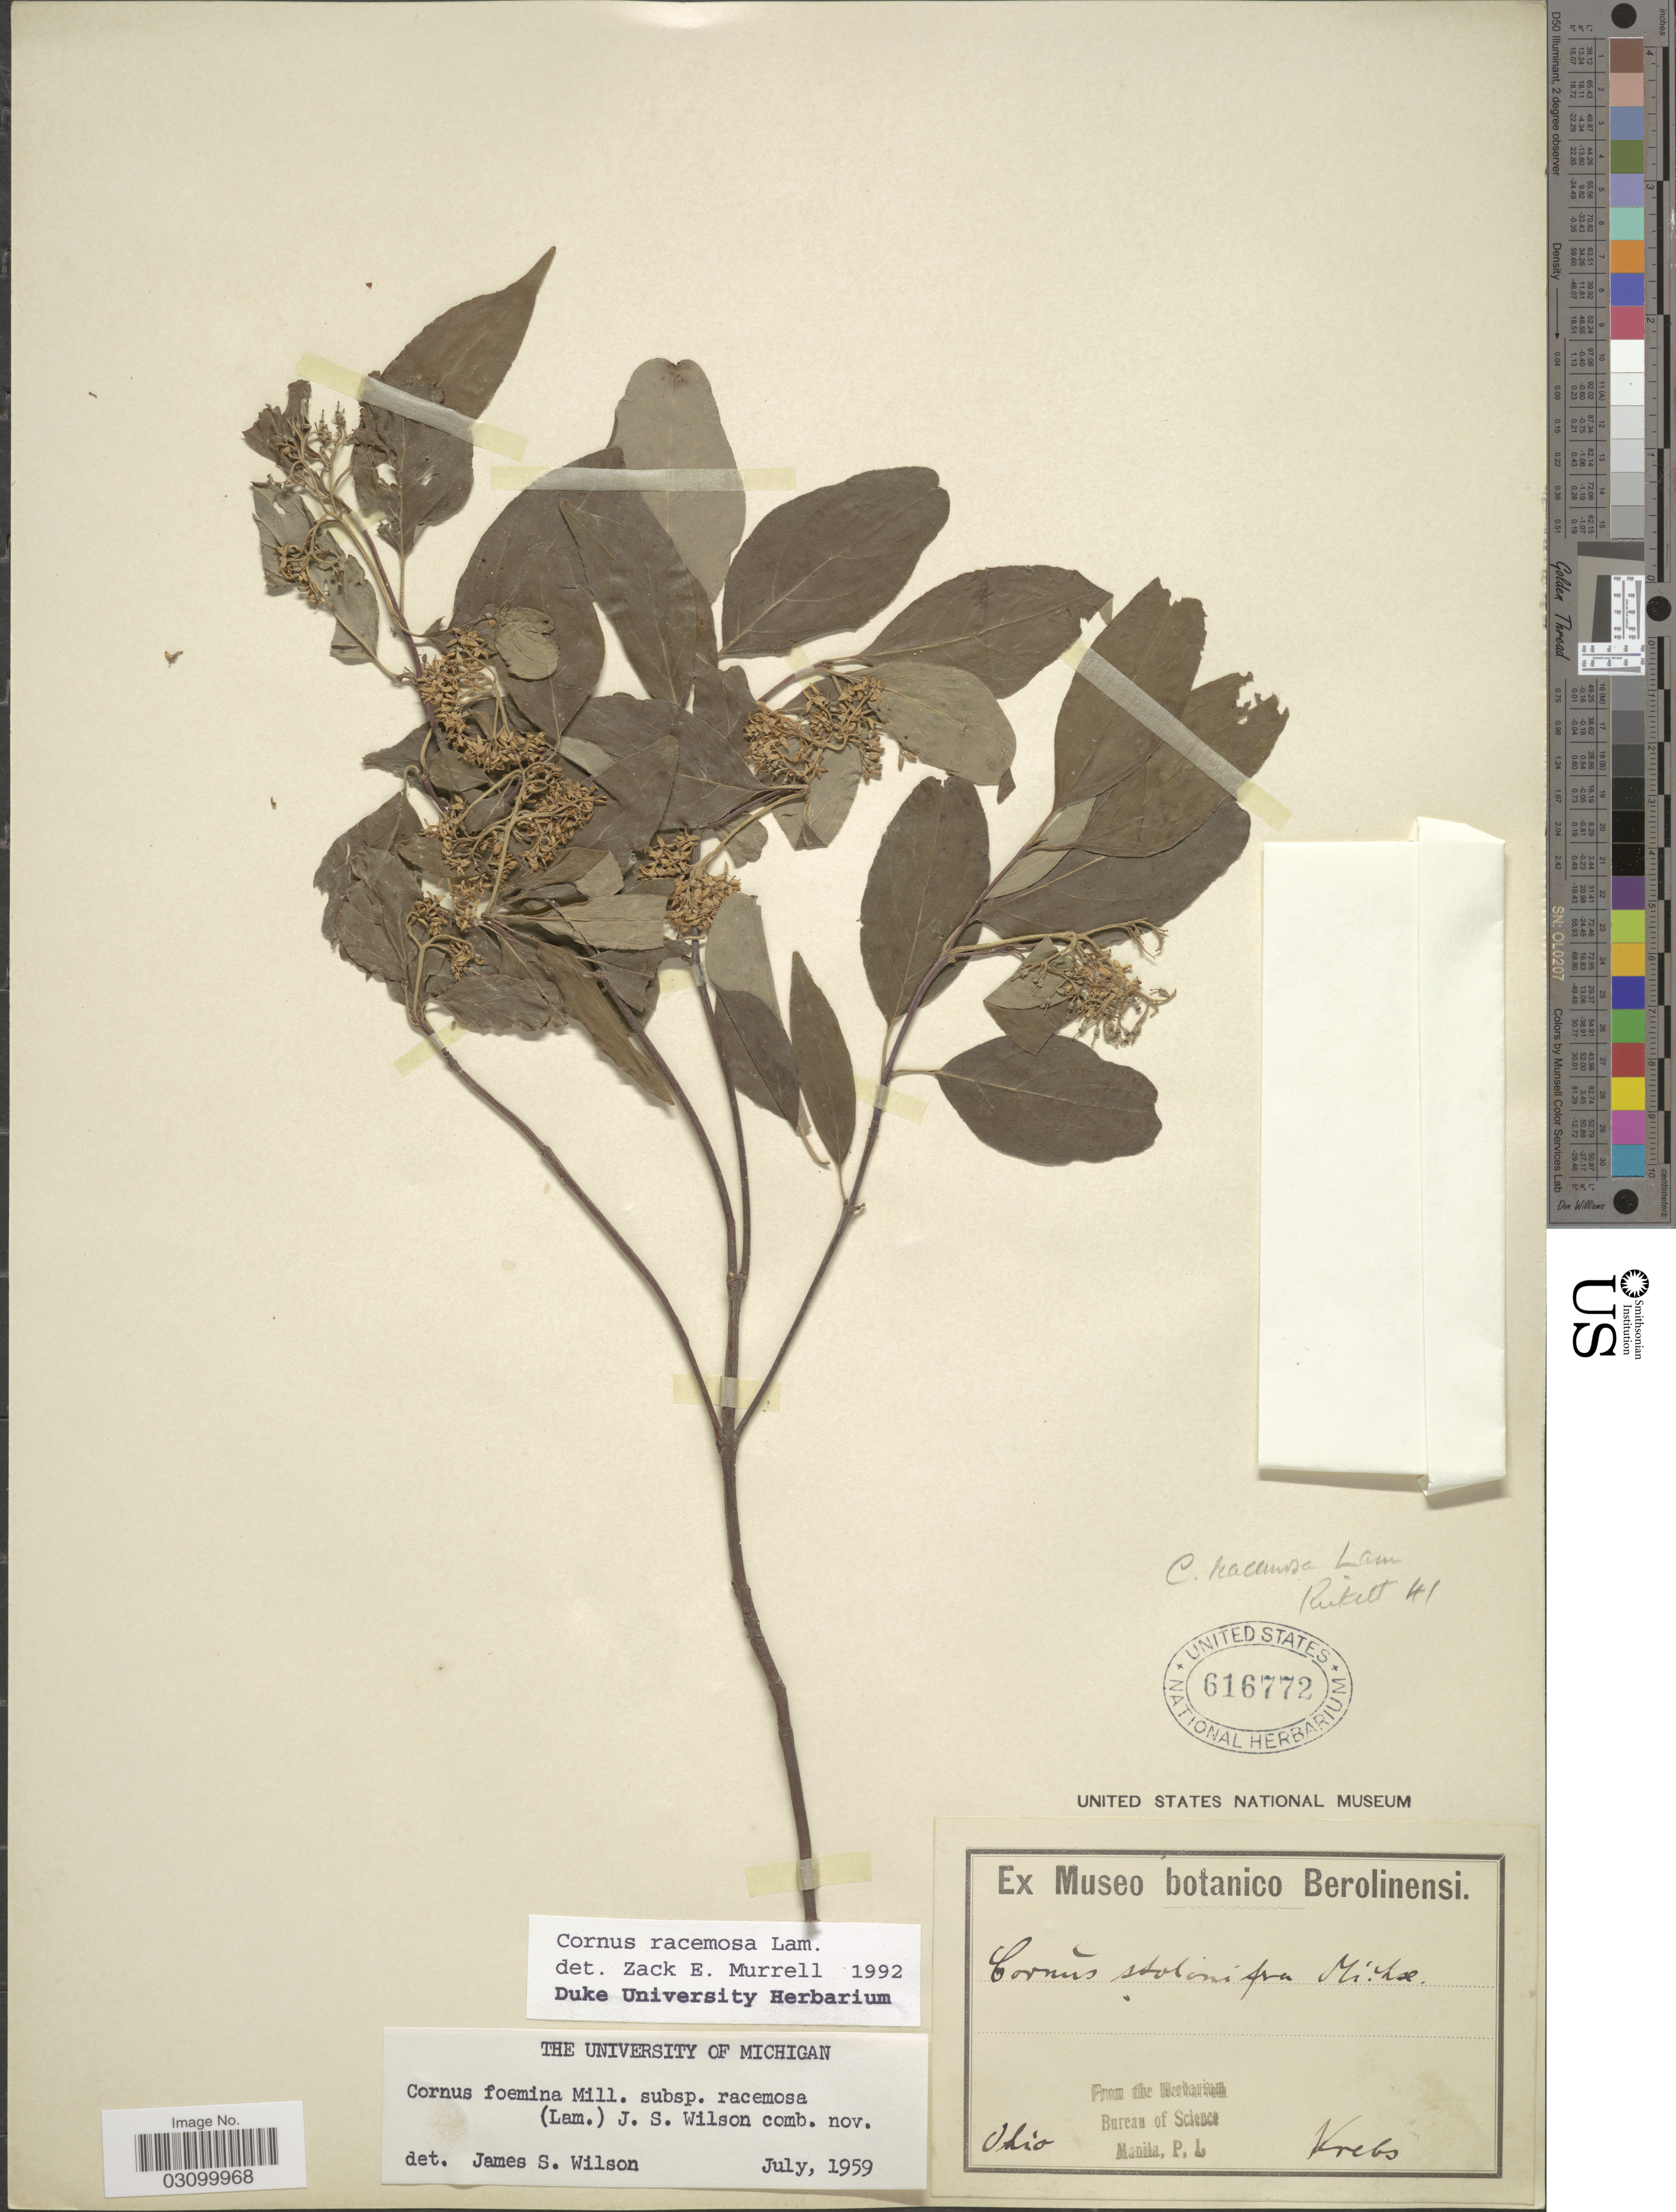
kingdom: Plantae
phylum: Tracheophyta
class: Magnoliopsida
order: Cornales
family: Cornaceae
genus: Cornus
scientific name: Cornus racemosa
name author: Lam.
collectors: -. Krebs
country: United States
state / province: Ohio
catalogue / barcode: US 616772